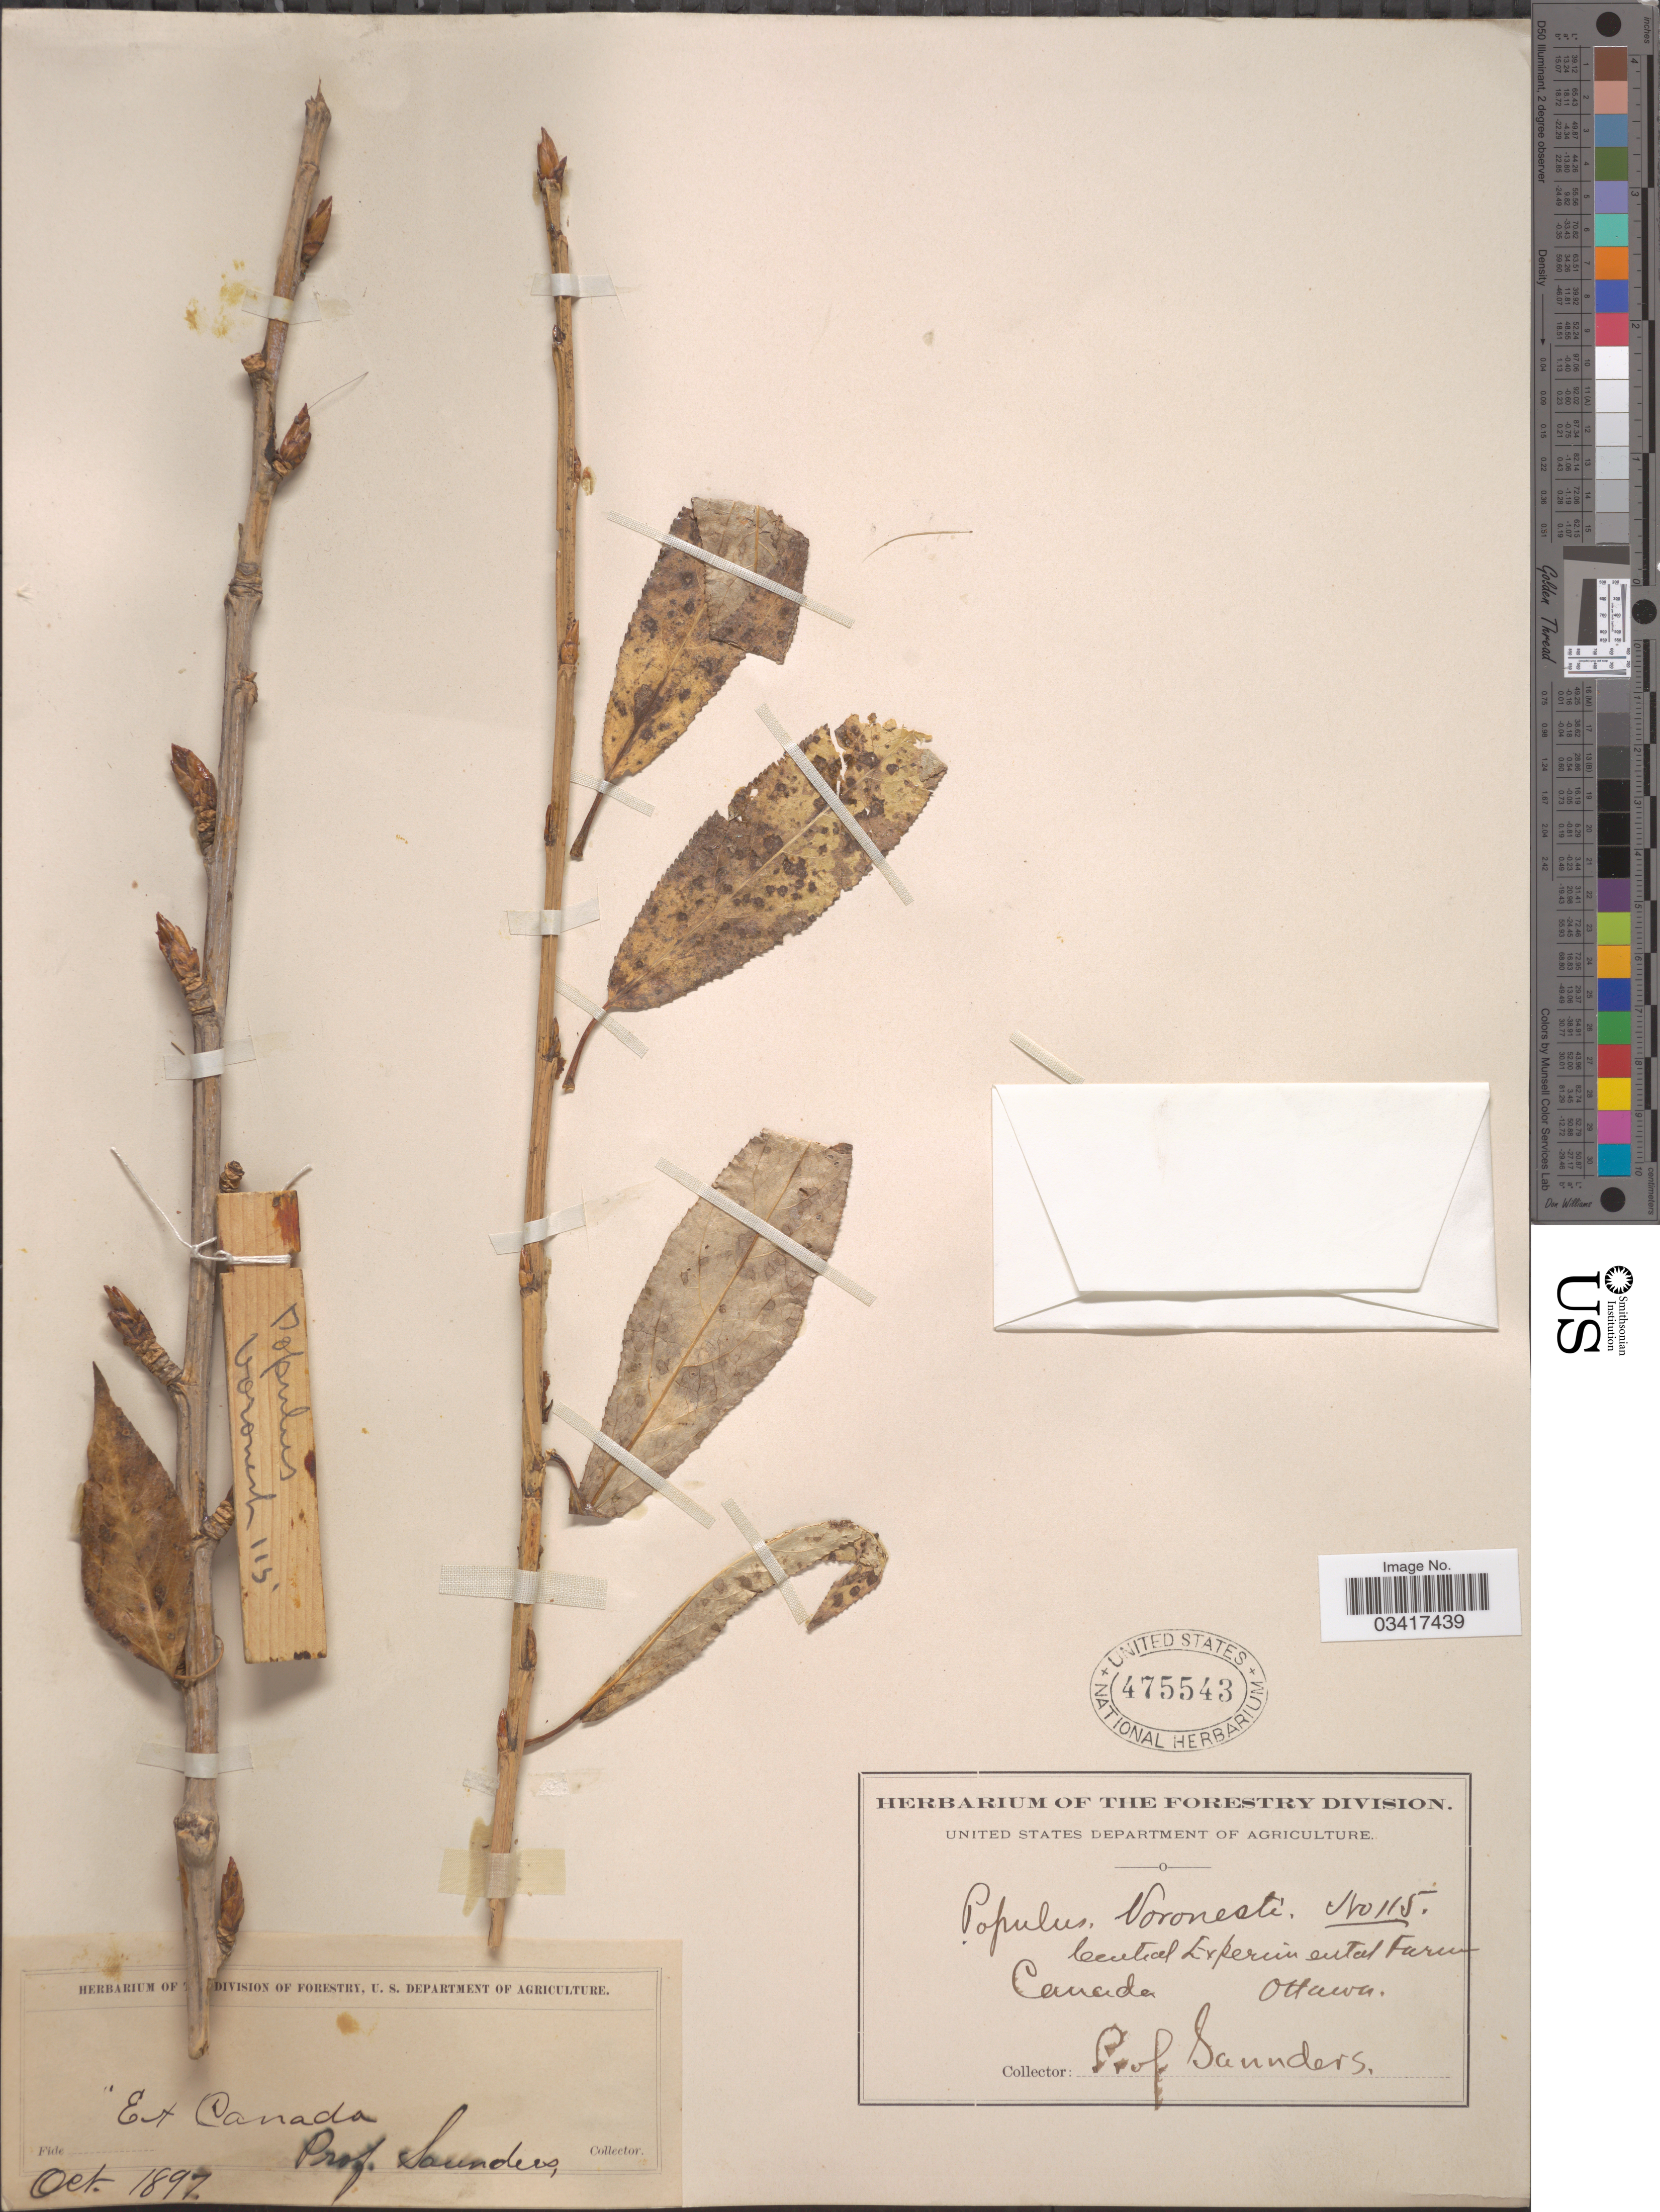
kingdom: Plantae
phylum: Tracheophyta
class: Magnoliopsida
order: Malpighiales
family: Salicaceae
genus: Populus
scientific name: Populus sp.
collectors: Prof. Saunders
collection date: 1897-10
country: Canada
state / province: Ontario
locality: Central Experimental Farm. Ottawa.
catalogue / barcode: US 475543